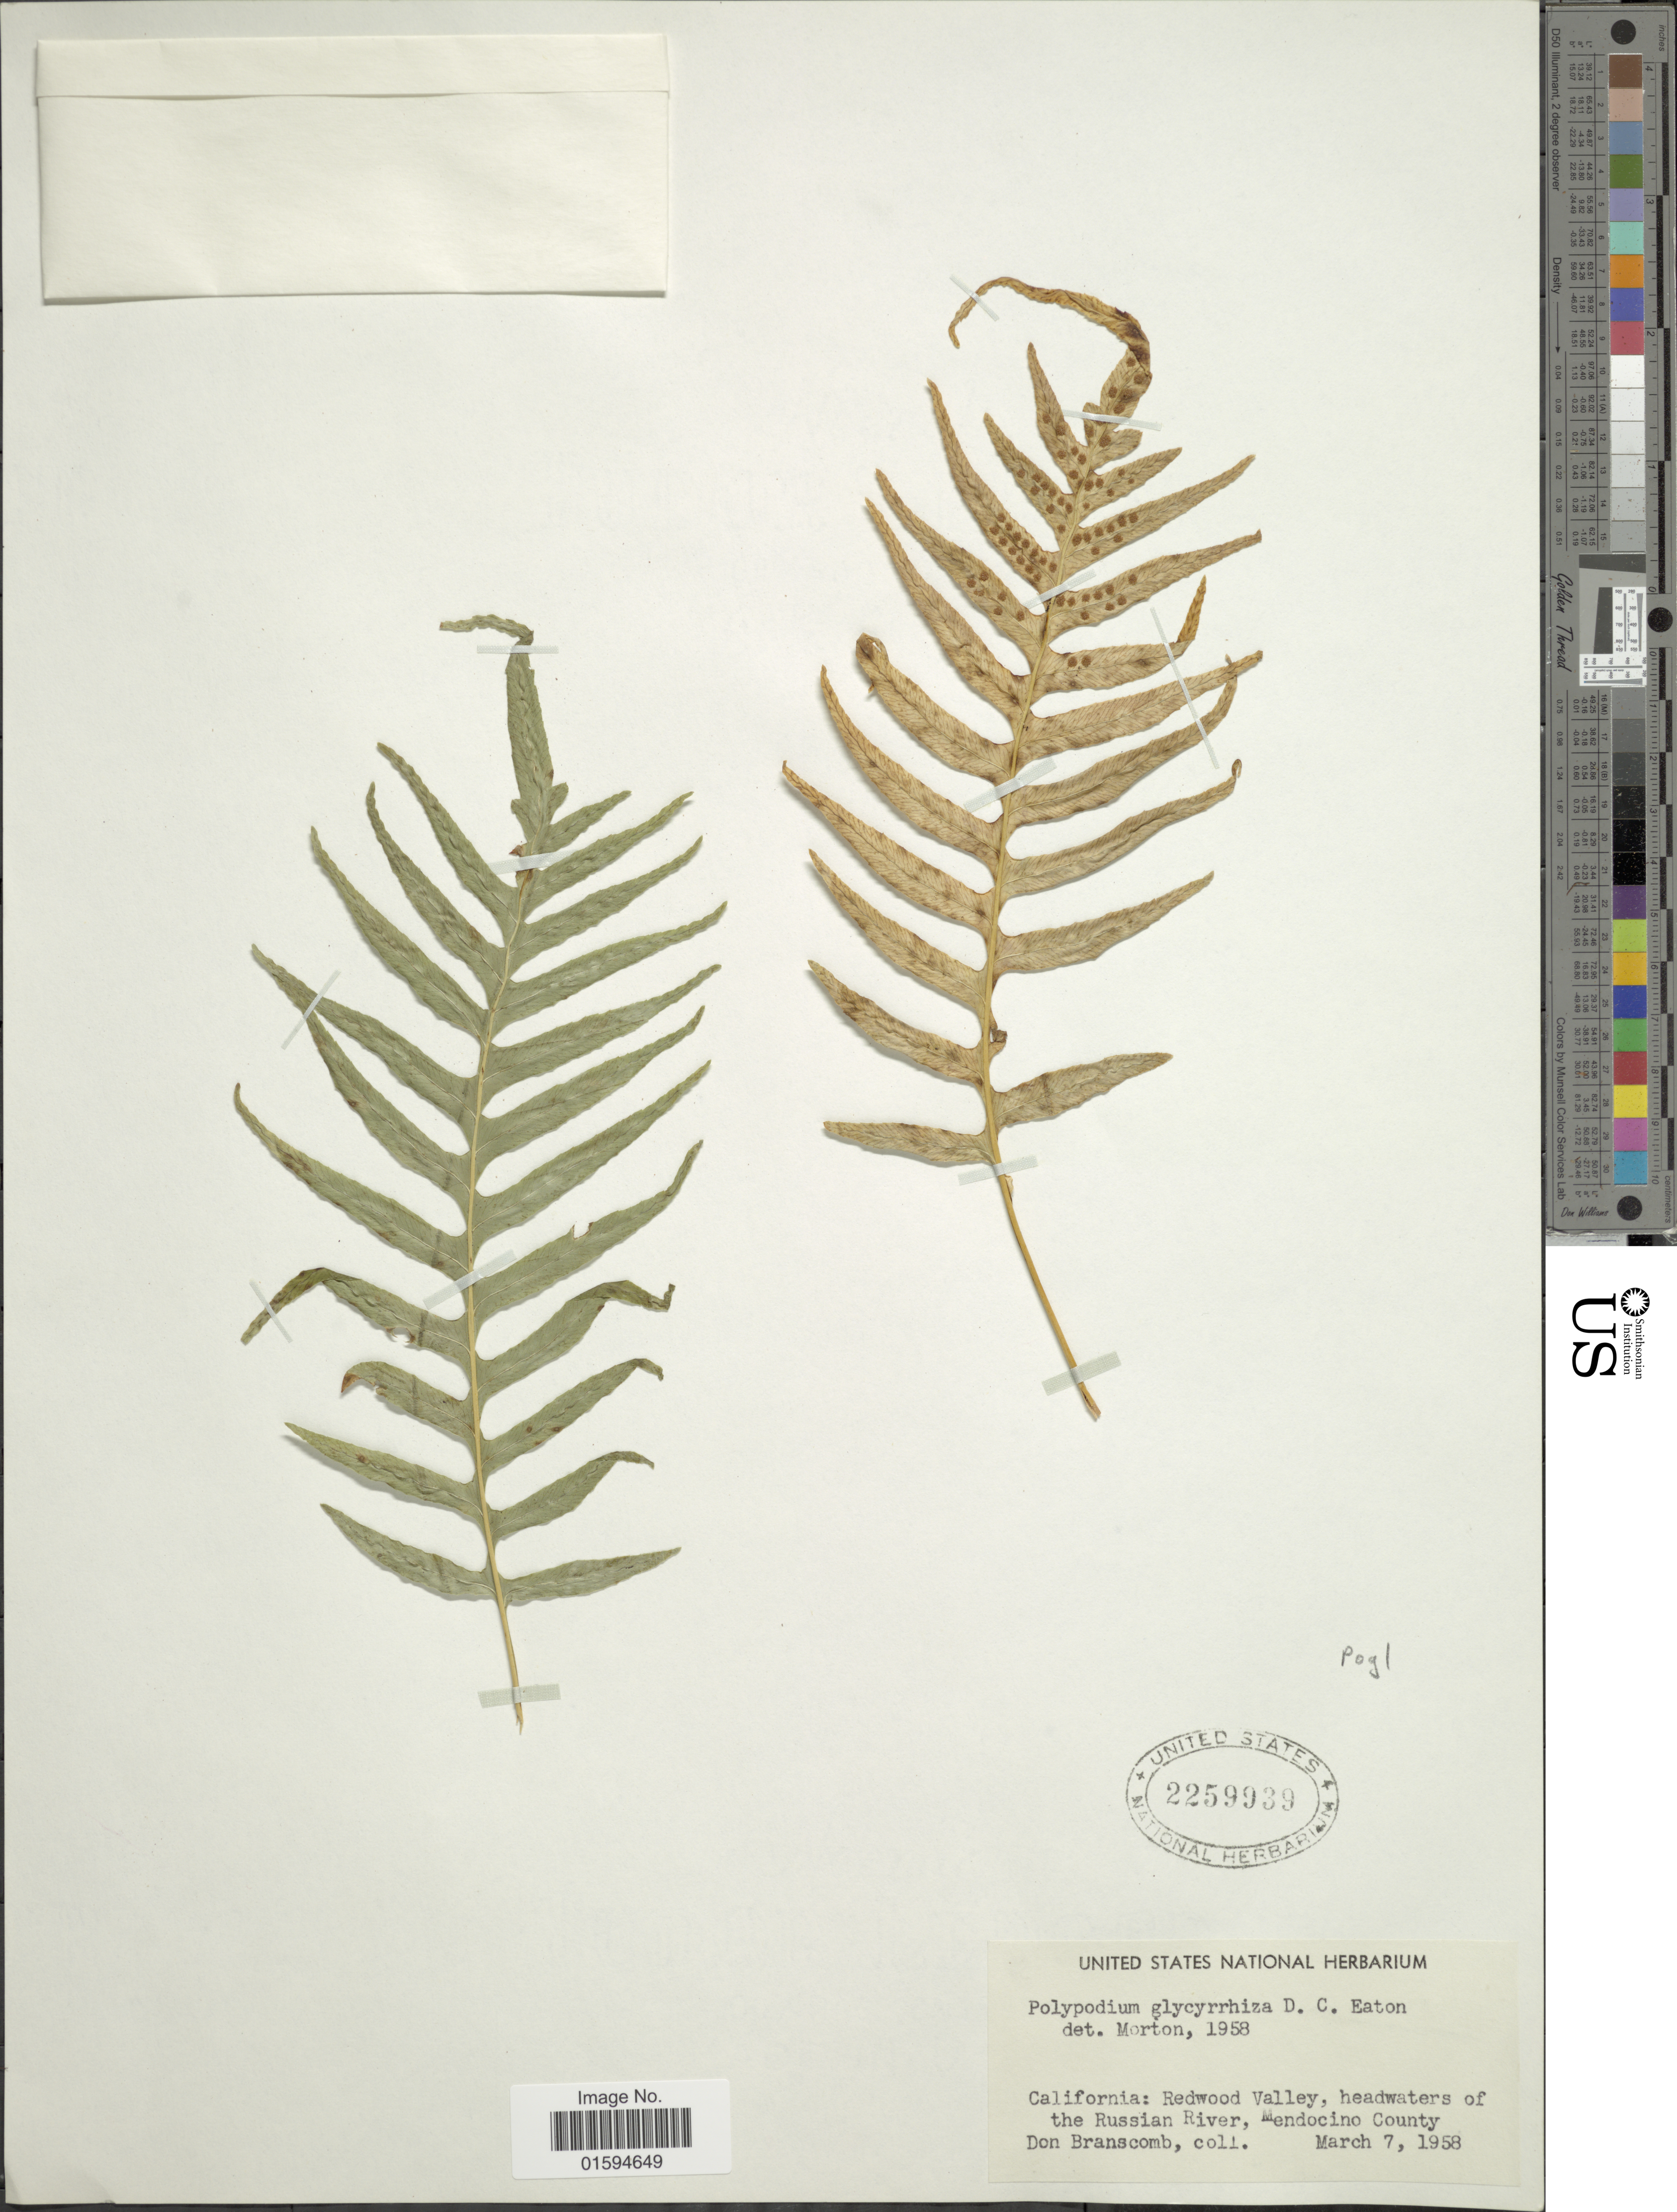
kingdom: Plantae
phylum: Tracheophyta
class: Polypodiopsida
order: Polypodiales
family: Polypodiaceae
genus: Polypodium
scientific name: Polypodium glycyrrhiza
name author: D.C. Eaton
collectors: D. Branscomb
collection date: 1958-03-07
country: United States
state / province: California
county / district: Mendocino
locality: Redwod Valley, headwaters of the Russian River, Mendocino County.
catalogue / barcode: US 2259939